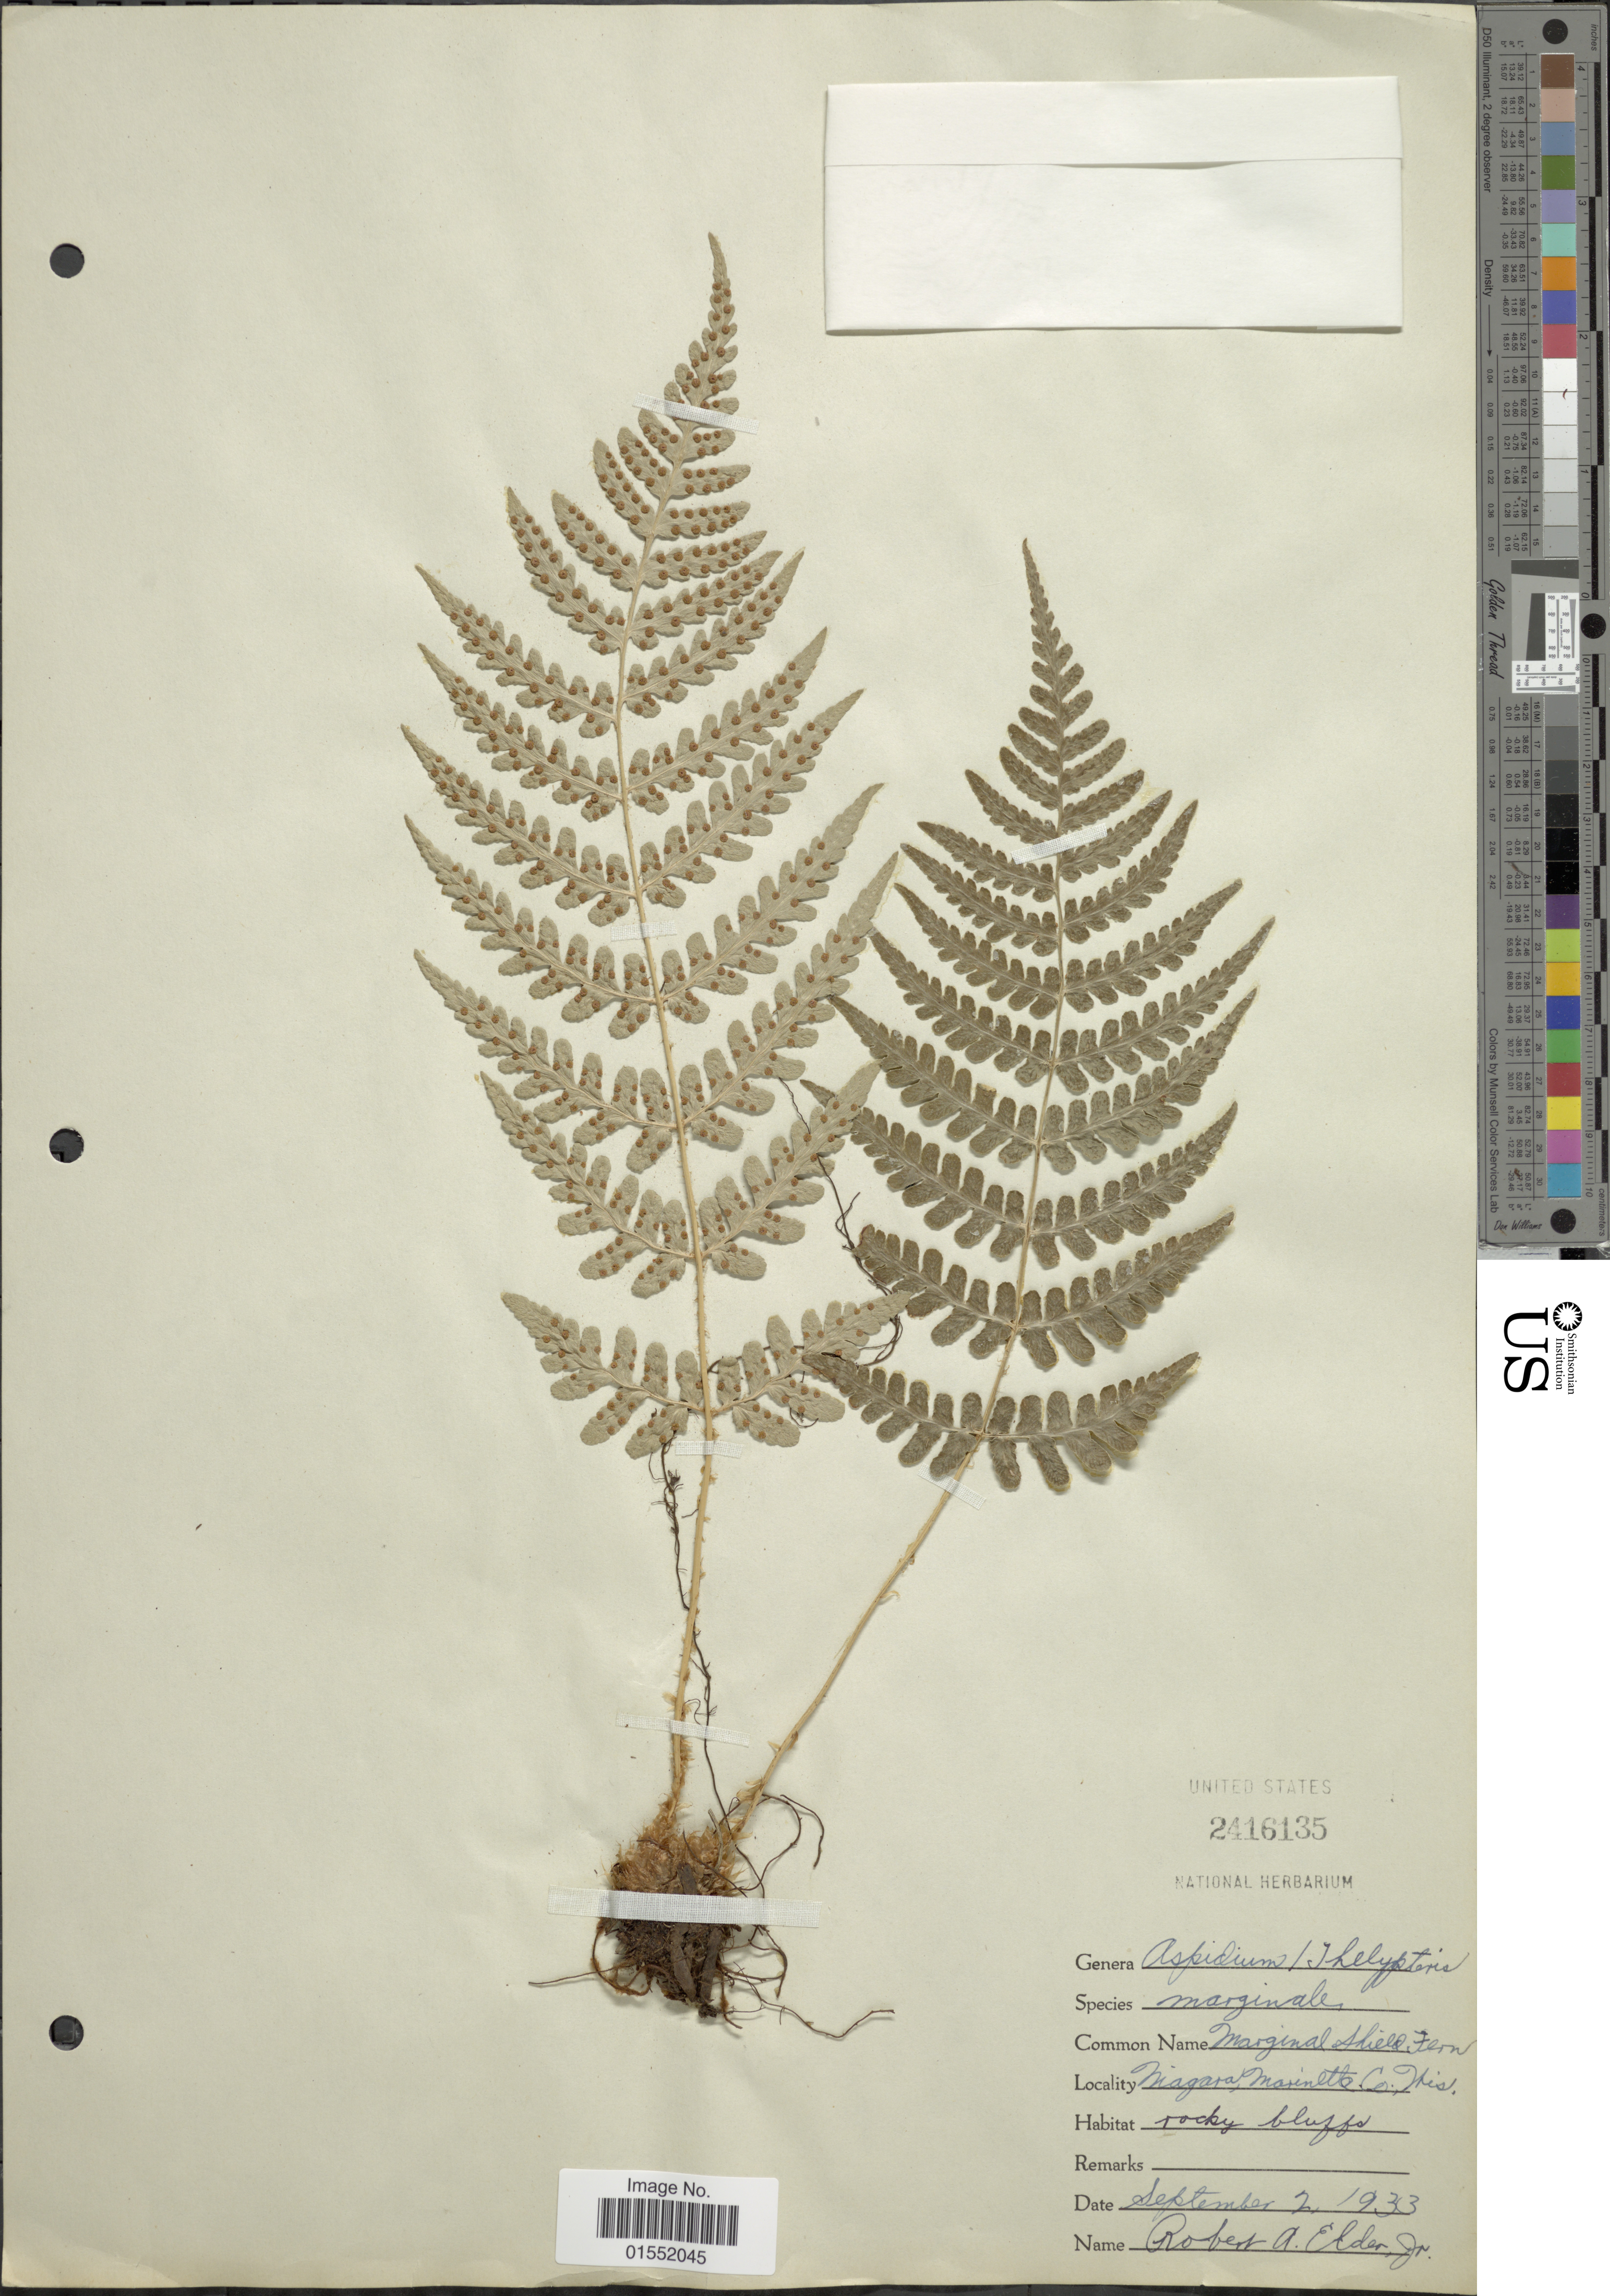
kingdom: Plantae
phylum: Tracheophyta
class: Polypodiopsida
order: Polypodiales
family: Dryopteridaceae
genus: Dryopteris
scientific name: Dryopteris marginalis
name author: (L.) A. Gray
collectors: R. E. Elder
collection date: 1933-09-02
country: United States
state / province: Wisconsin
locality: Niagara, Marinette Co.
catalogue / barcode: US 2416135